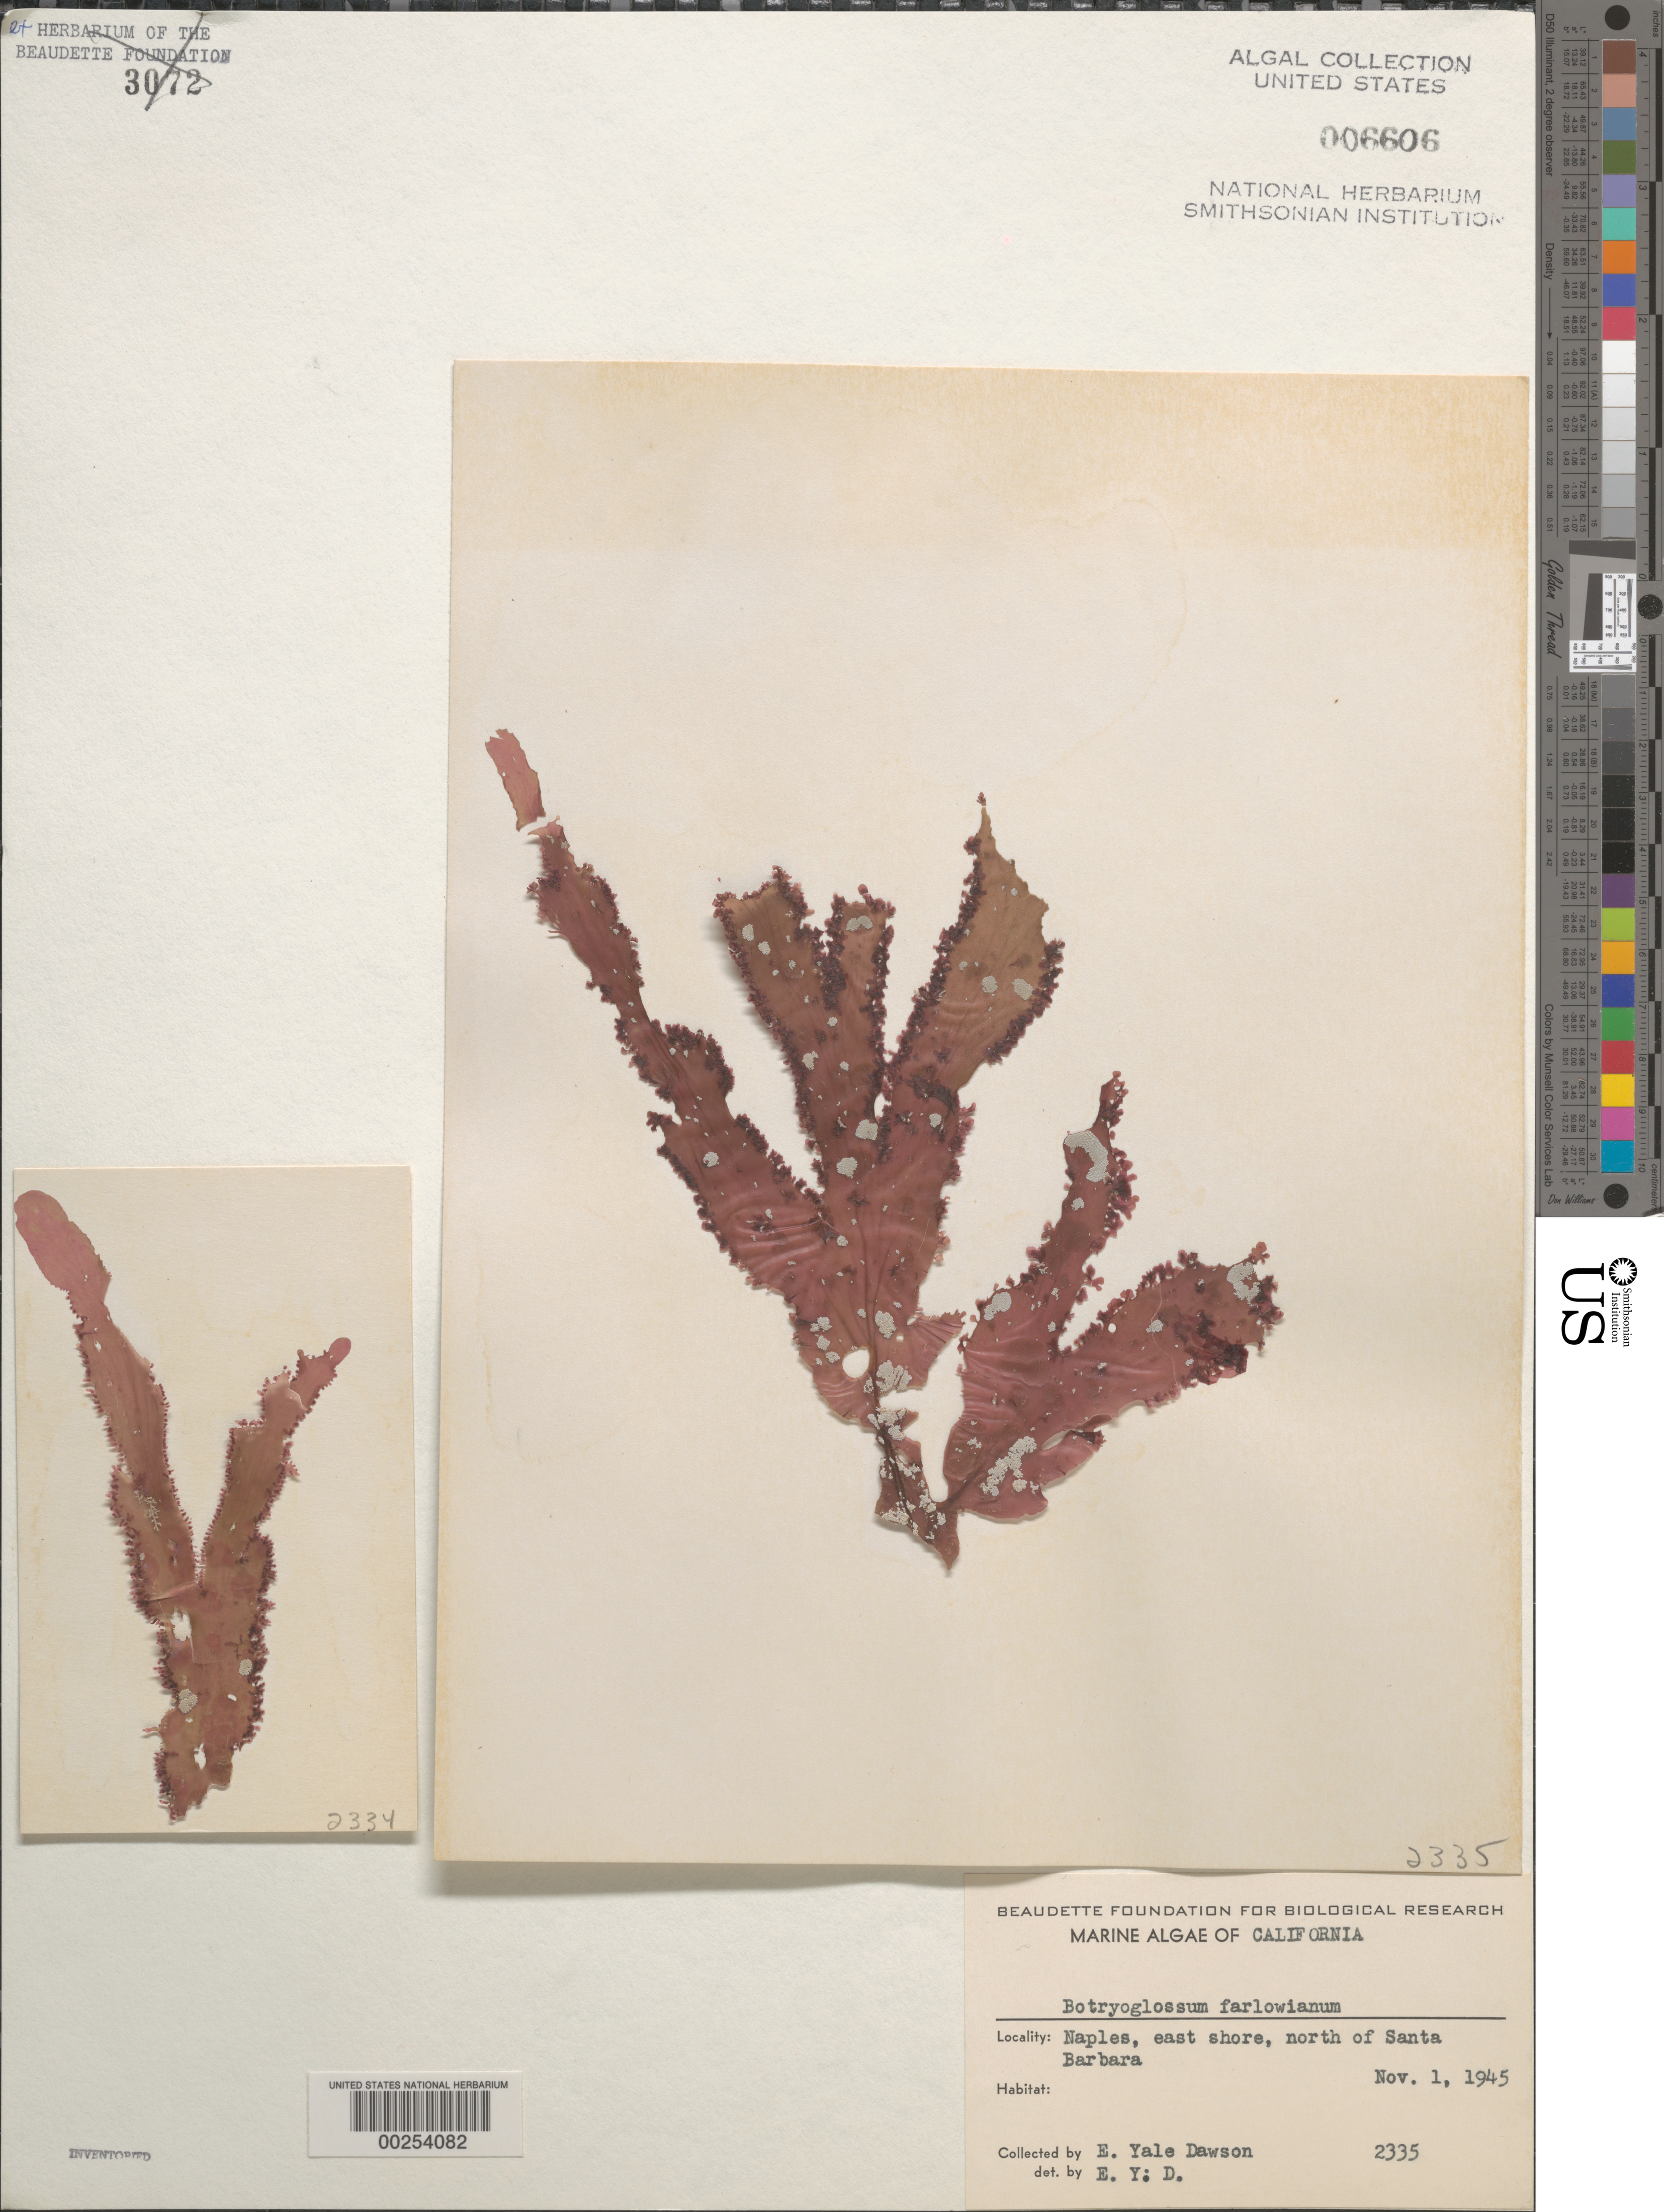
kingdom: Plantae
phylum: Rhodophyta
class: Florideophyceae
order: Ceramiales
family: Delesseriaceae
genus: Botryoglossum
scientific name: Botryoglossum farlowianum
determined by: Dawson, E. Y.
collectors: E. Y. Dawson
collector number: EYD 2335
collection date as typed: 01 Nov 1945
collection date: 1945-11-01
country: United States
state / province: California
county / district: Santa Barbara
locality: Naples, north of Santa Barbara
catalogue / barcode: US 6606